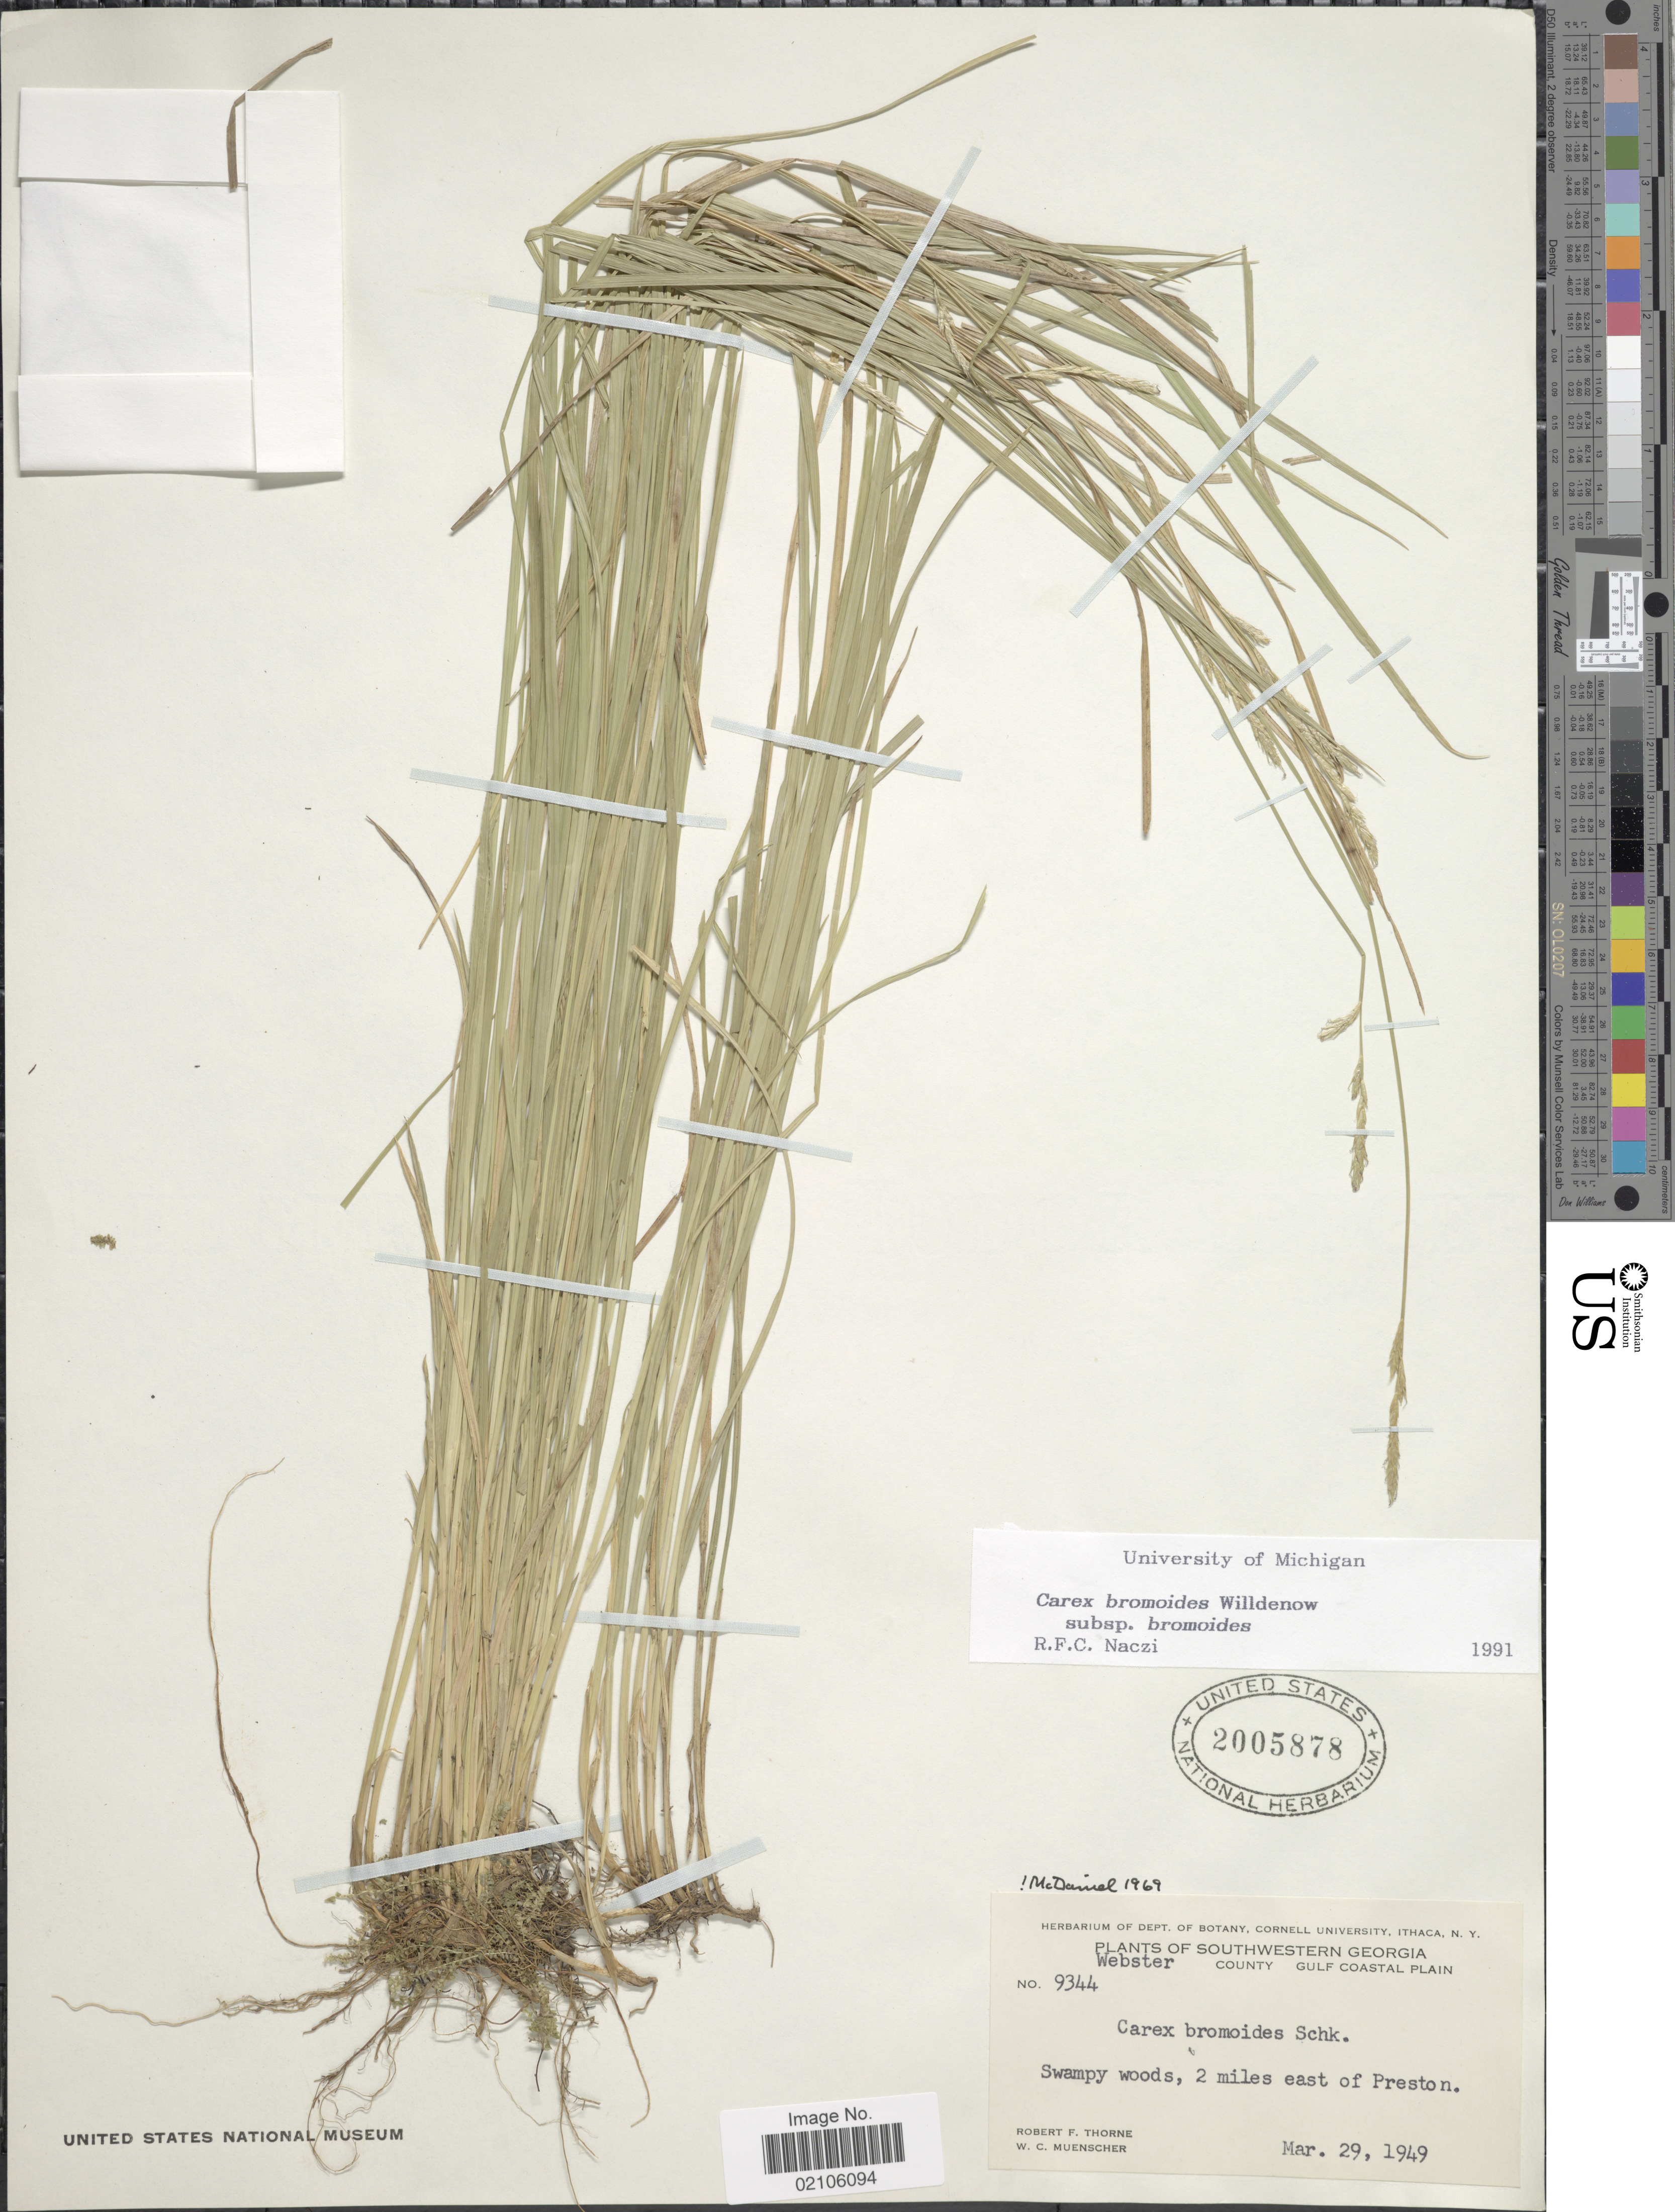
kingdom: Plantae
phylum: Tracheophyta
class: Liliopsida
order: Poales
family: Cyperaceae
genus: Carex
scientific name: Carex bromoides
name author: Willd.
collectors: R. F. Thorne & W. Muenscher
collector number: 9344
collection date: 1949-03-29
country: United States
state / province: Georgia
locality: Southwestern Georgia, Webster County Gulf Coastal Plain, Swampy woods, 2 miles east of Preston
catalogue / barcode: US 2005878